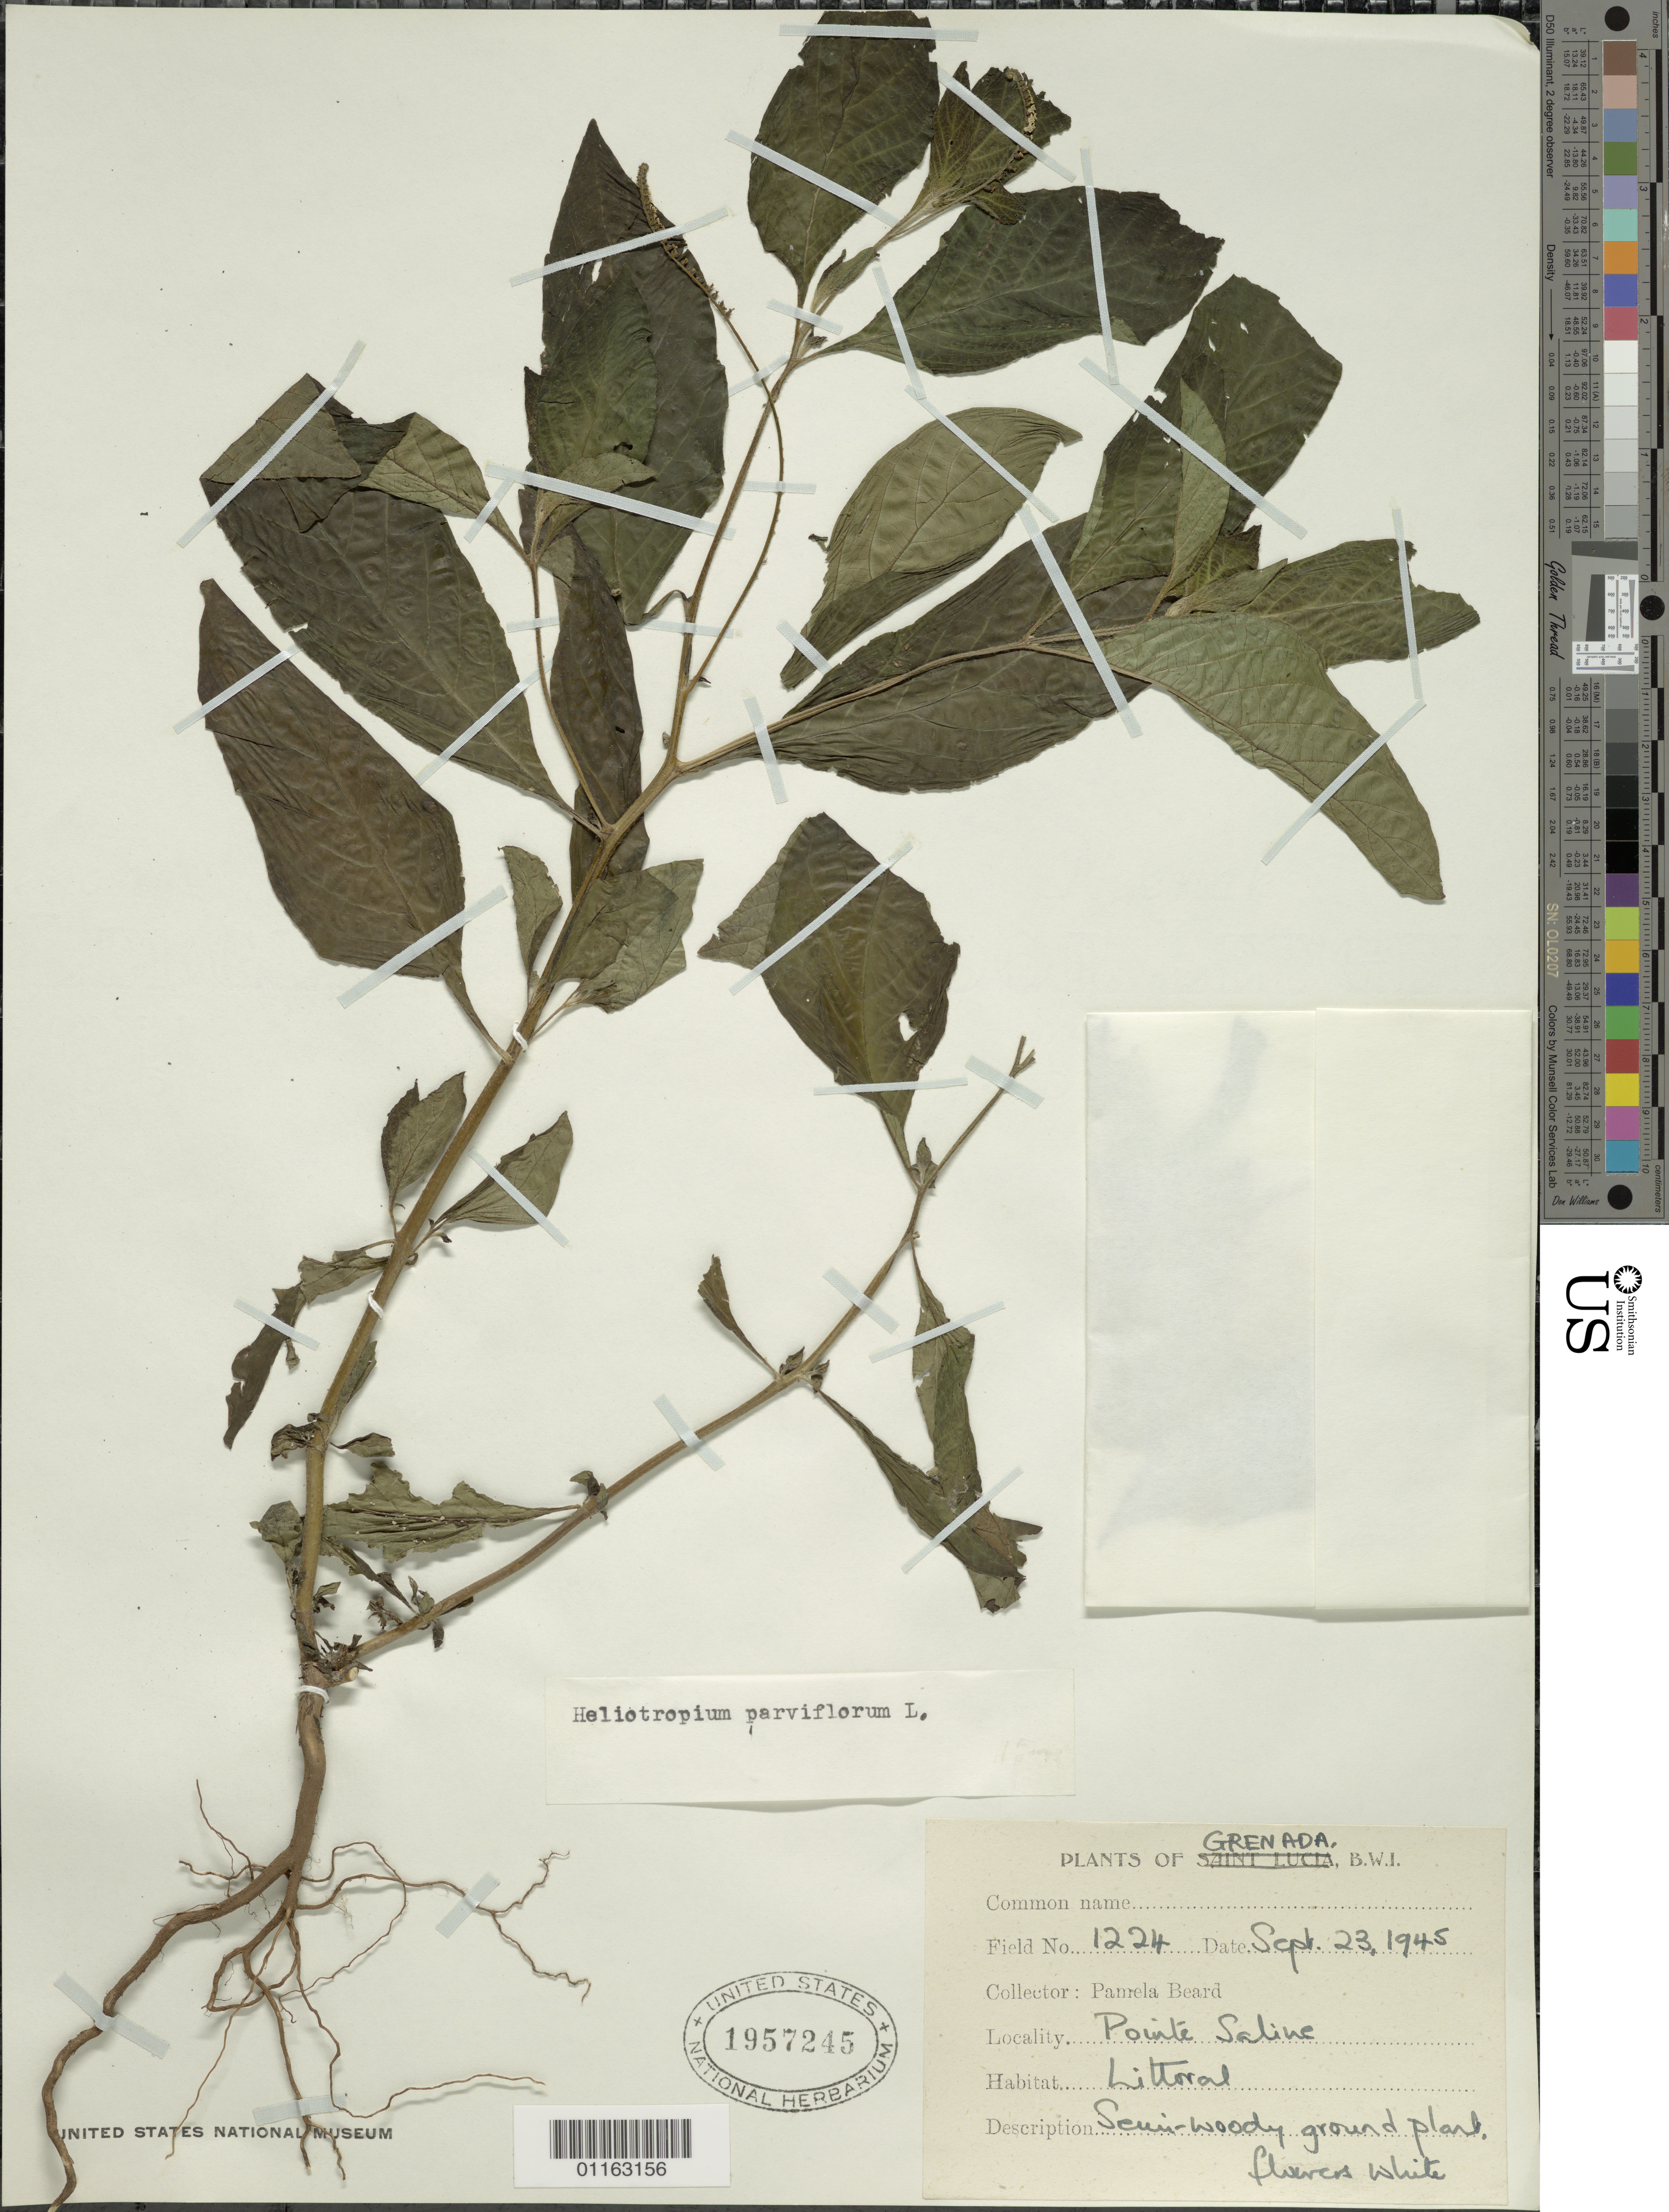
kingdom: Plantae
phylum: Tracheophyta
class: Magnoliopsida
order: Boraginales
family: Heliotropiaceae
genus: Heliotropium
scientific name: Heliotropium parviflorum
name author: L.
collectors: P. Beard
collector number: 1224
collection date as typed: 23 Sep 1945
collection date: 1945-09-23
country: Grenada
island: Grenada I.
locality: Pointe saline; Littoral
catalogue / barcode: US 1957245